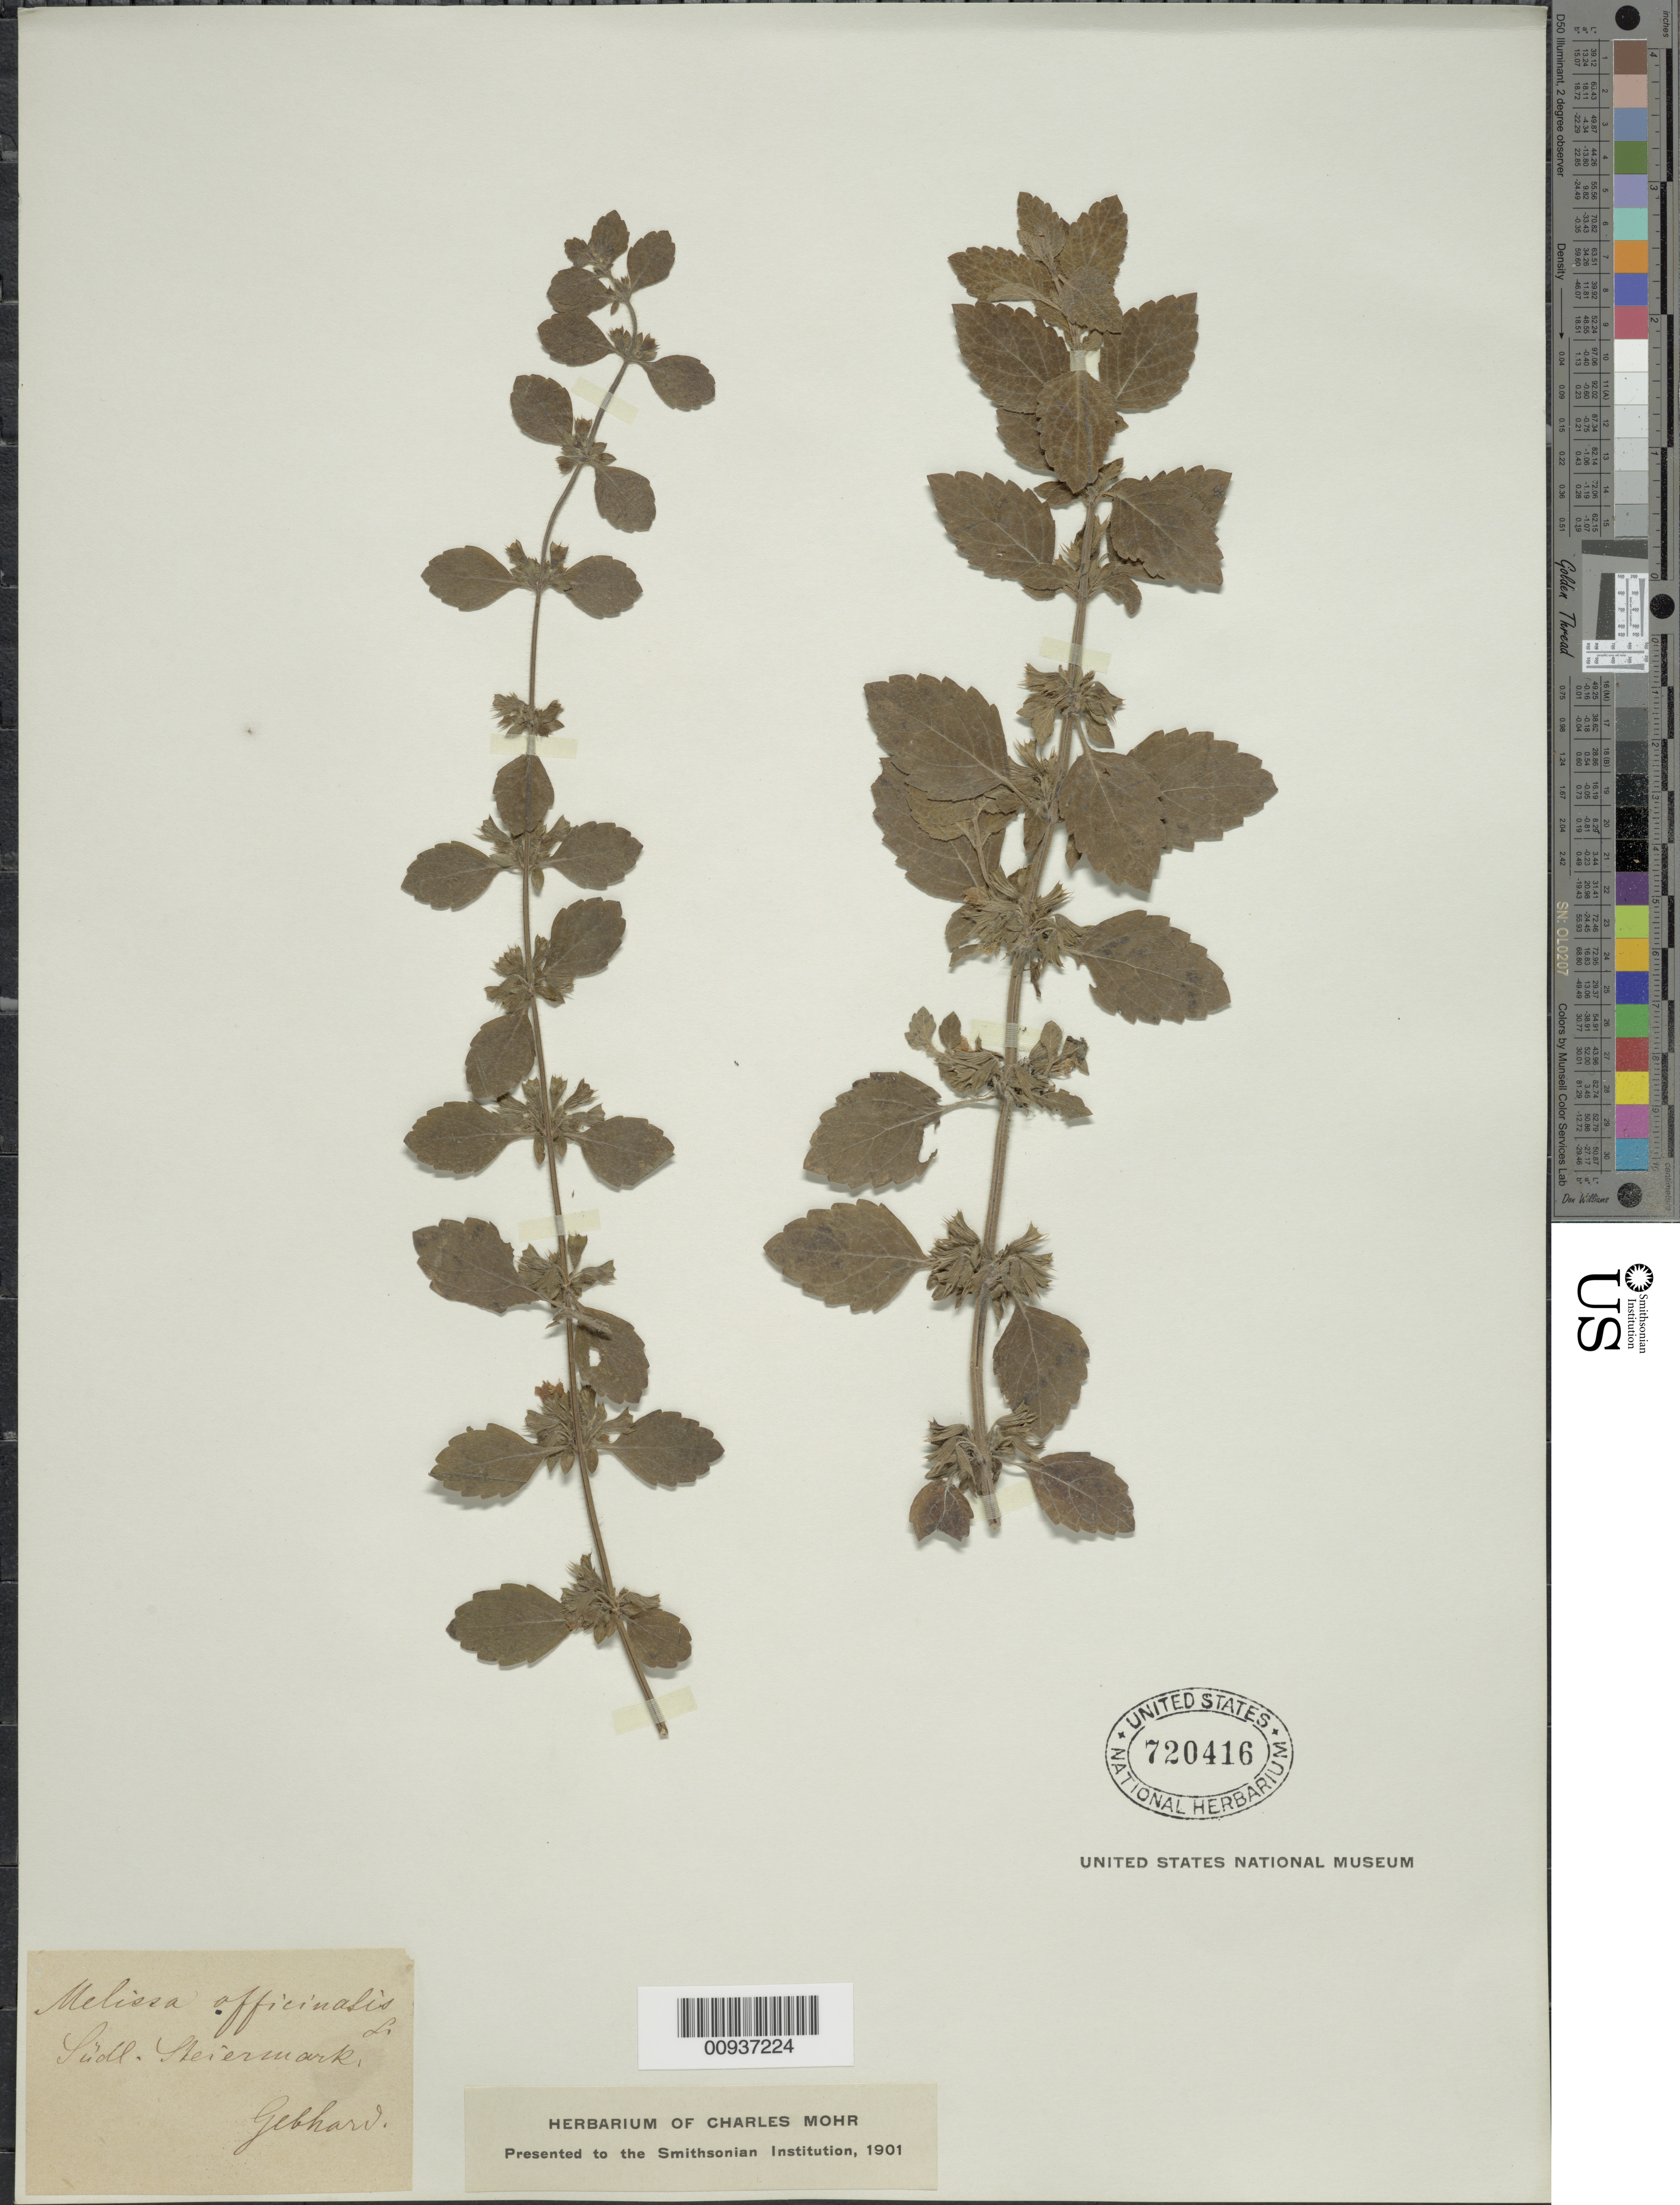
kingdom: Plantae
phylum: Tracheophyta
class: Magnoliopsida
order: Lamiales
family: Lamiaceae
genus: Melissa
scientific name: Melissa officinalis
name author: L.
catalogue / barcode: US 720416